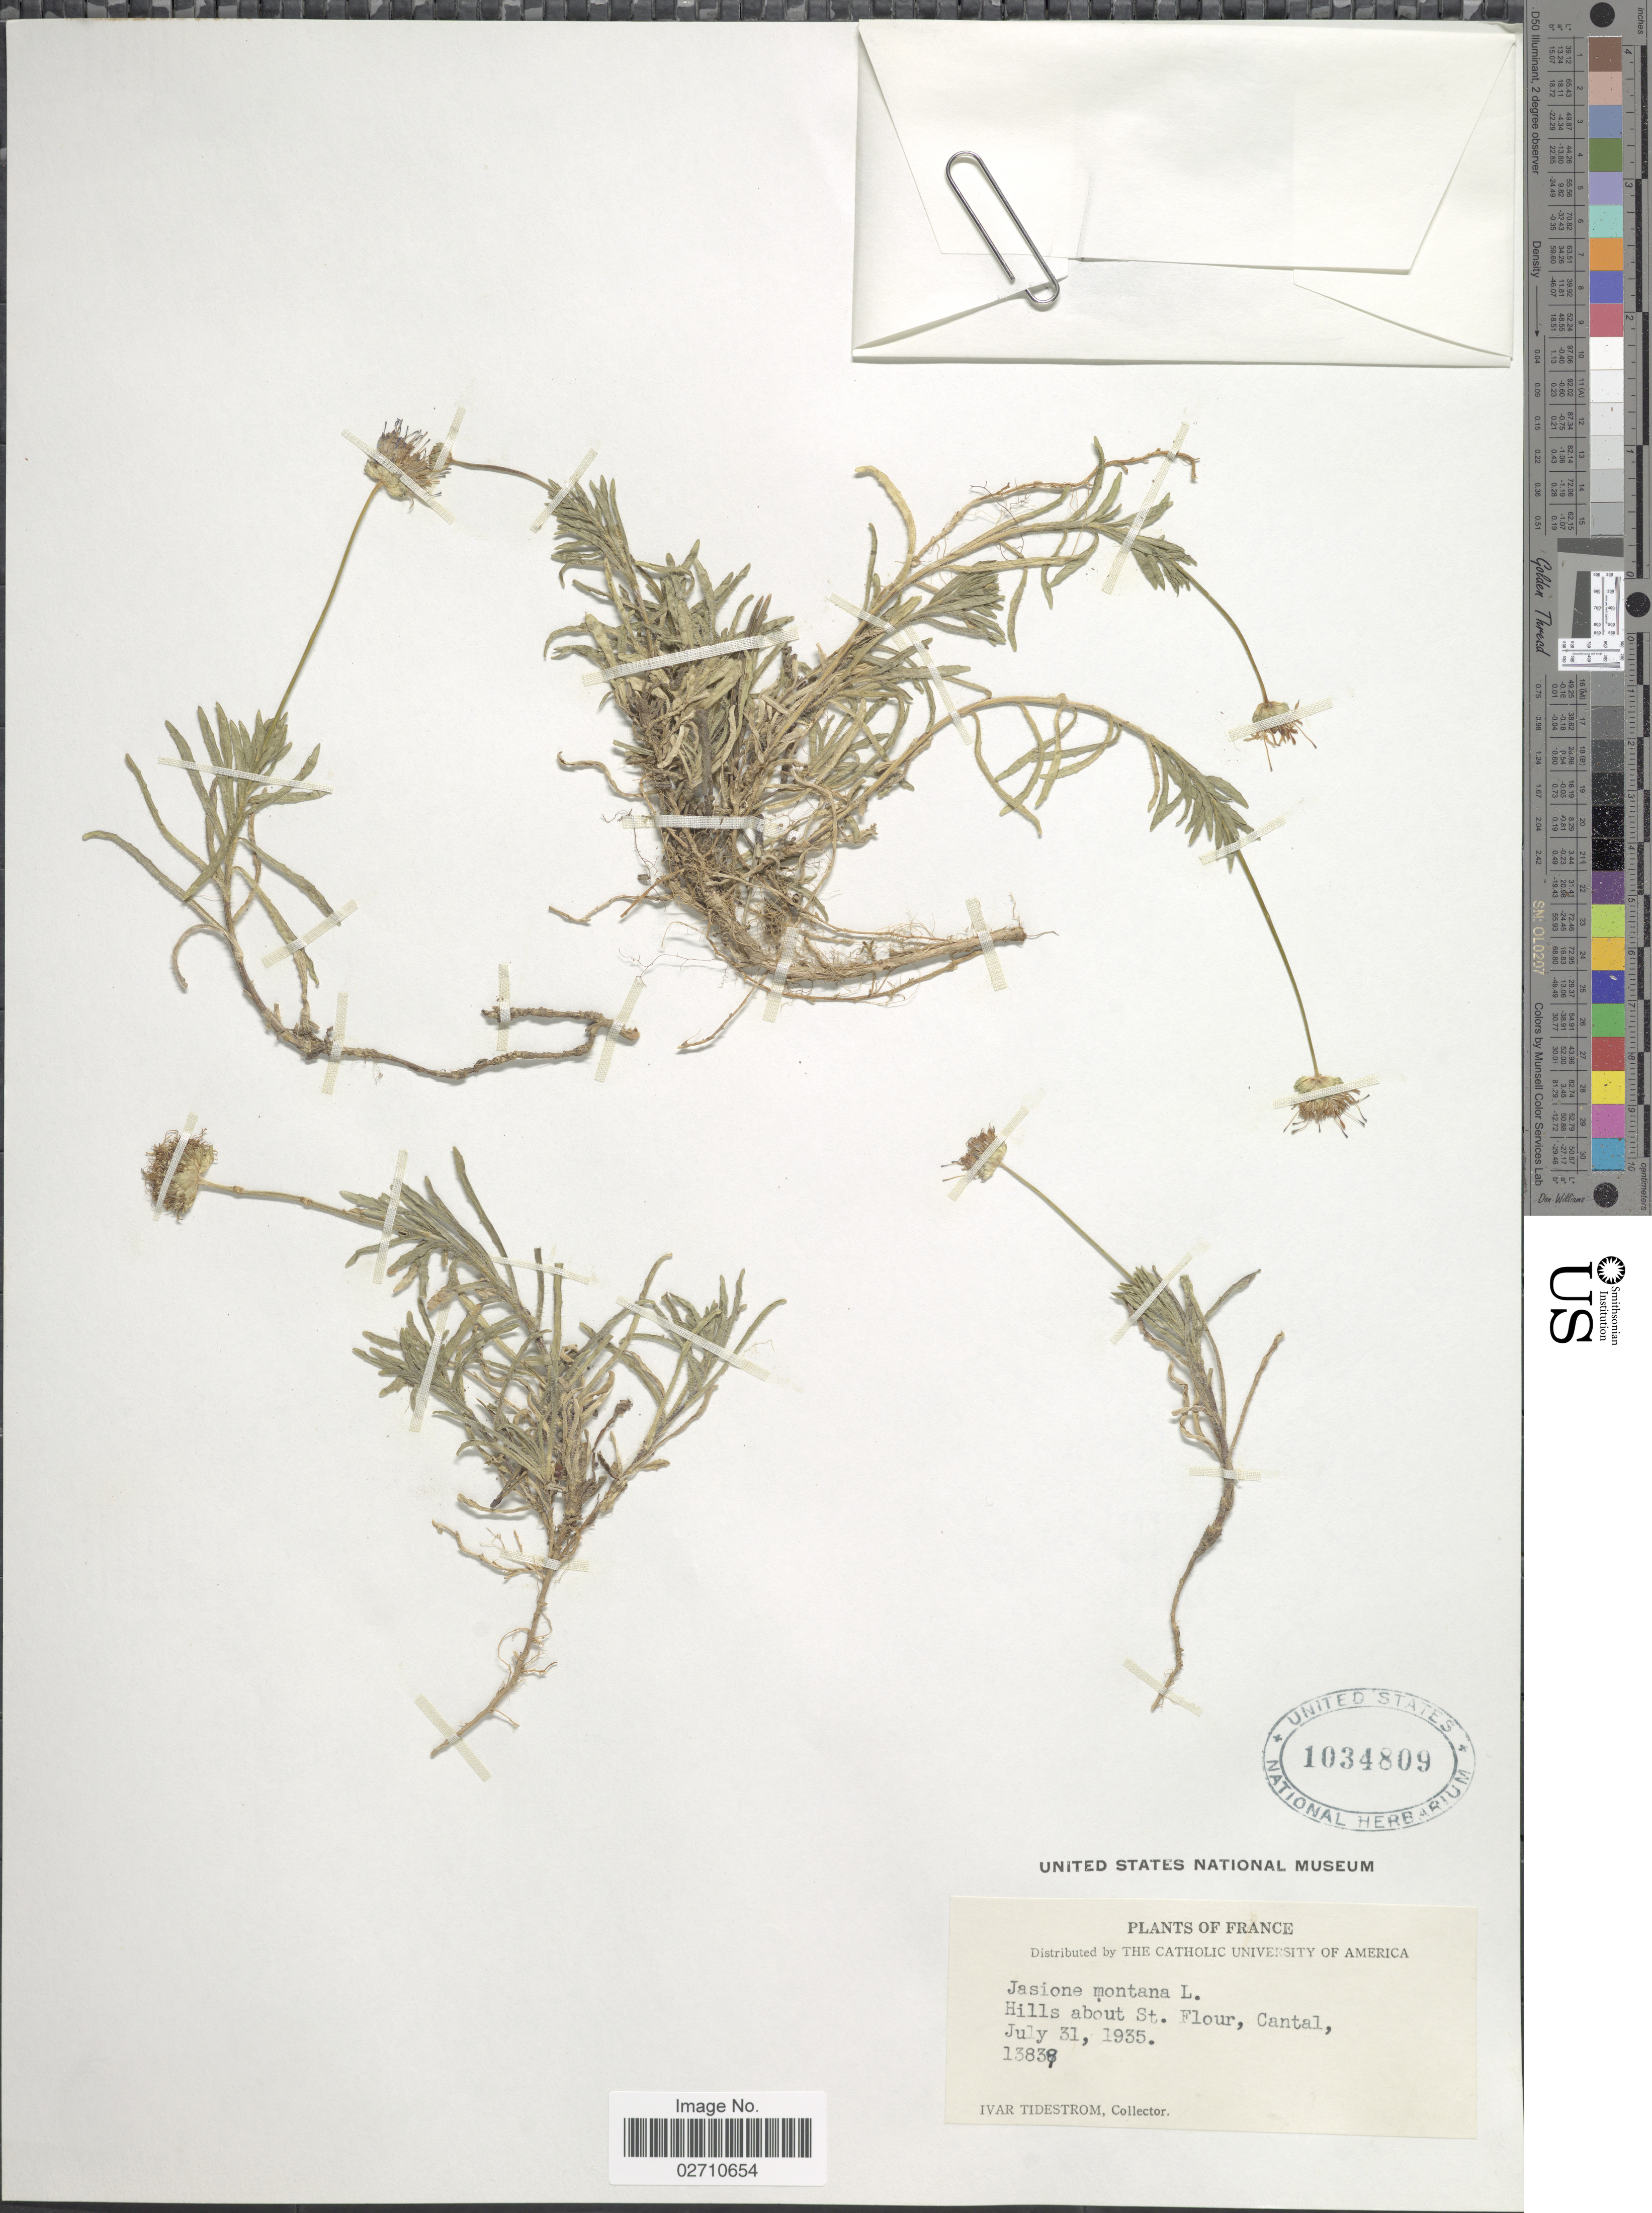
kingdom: Plantae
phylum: Tracheophyta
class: Magnoliopsida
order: Asterales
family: Campanulaceae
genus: Jasione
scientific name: Jasione montana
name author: L.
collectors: I. F. Tidestrom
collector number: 13838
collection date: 1935-07-31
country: France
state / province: Auvergne-Rhône-Alpes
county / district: Cantal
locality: Hills about St. Flour, Cantal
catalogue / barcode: US 1034809